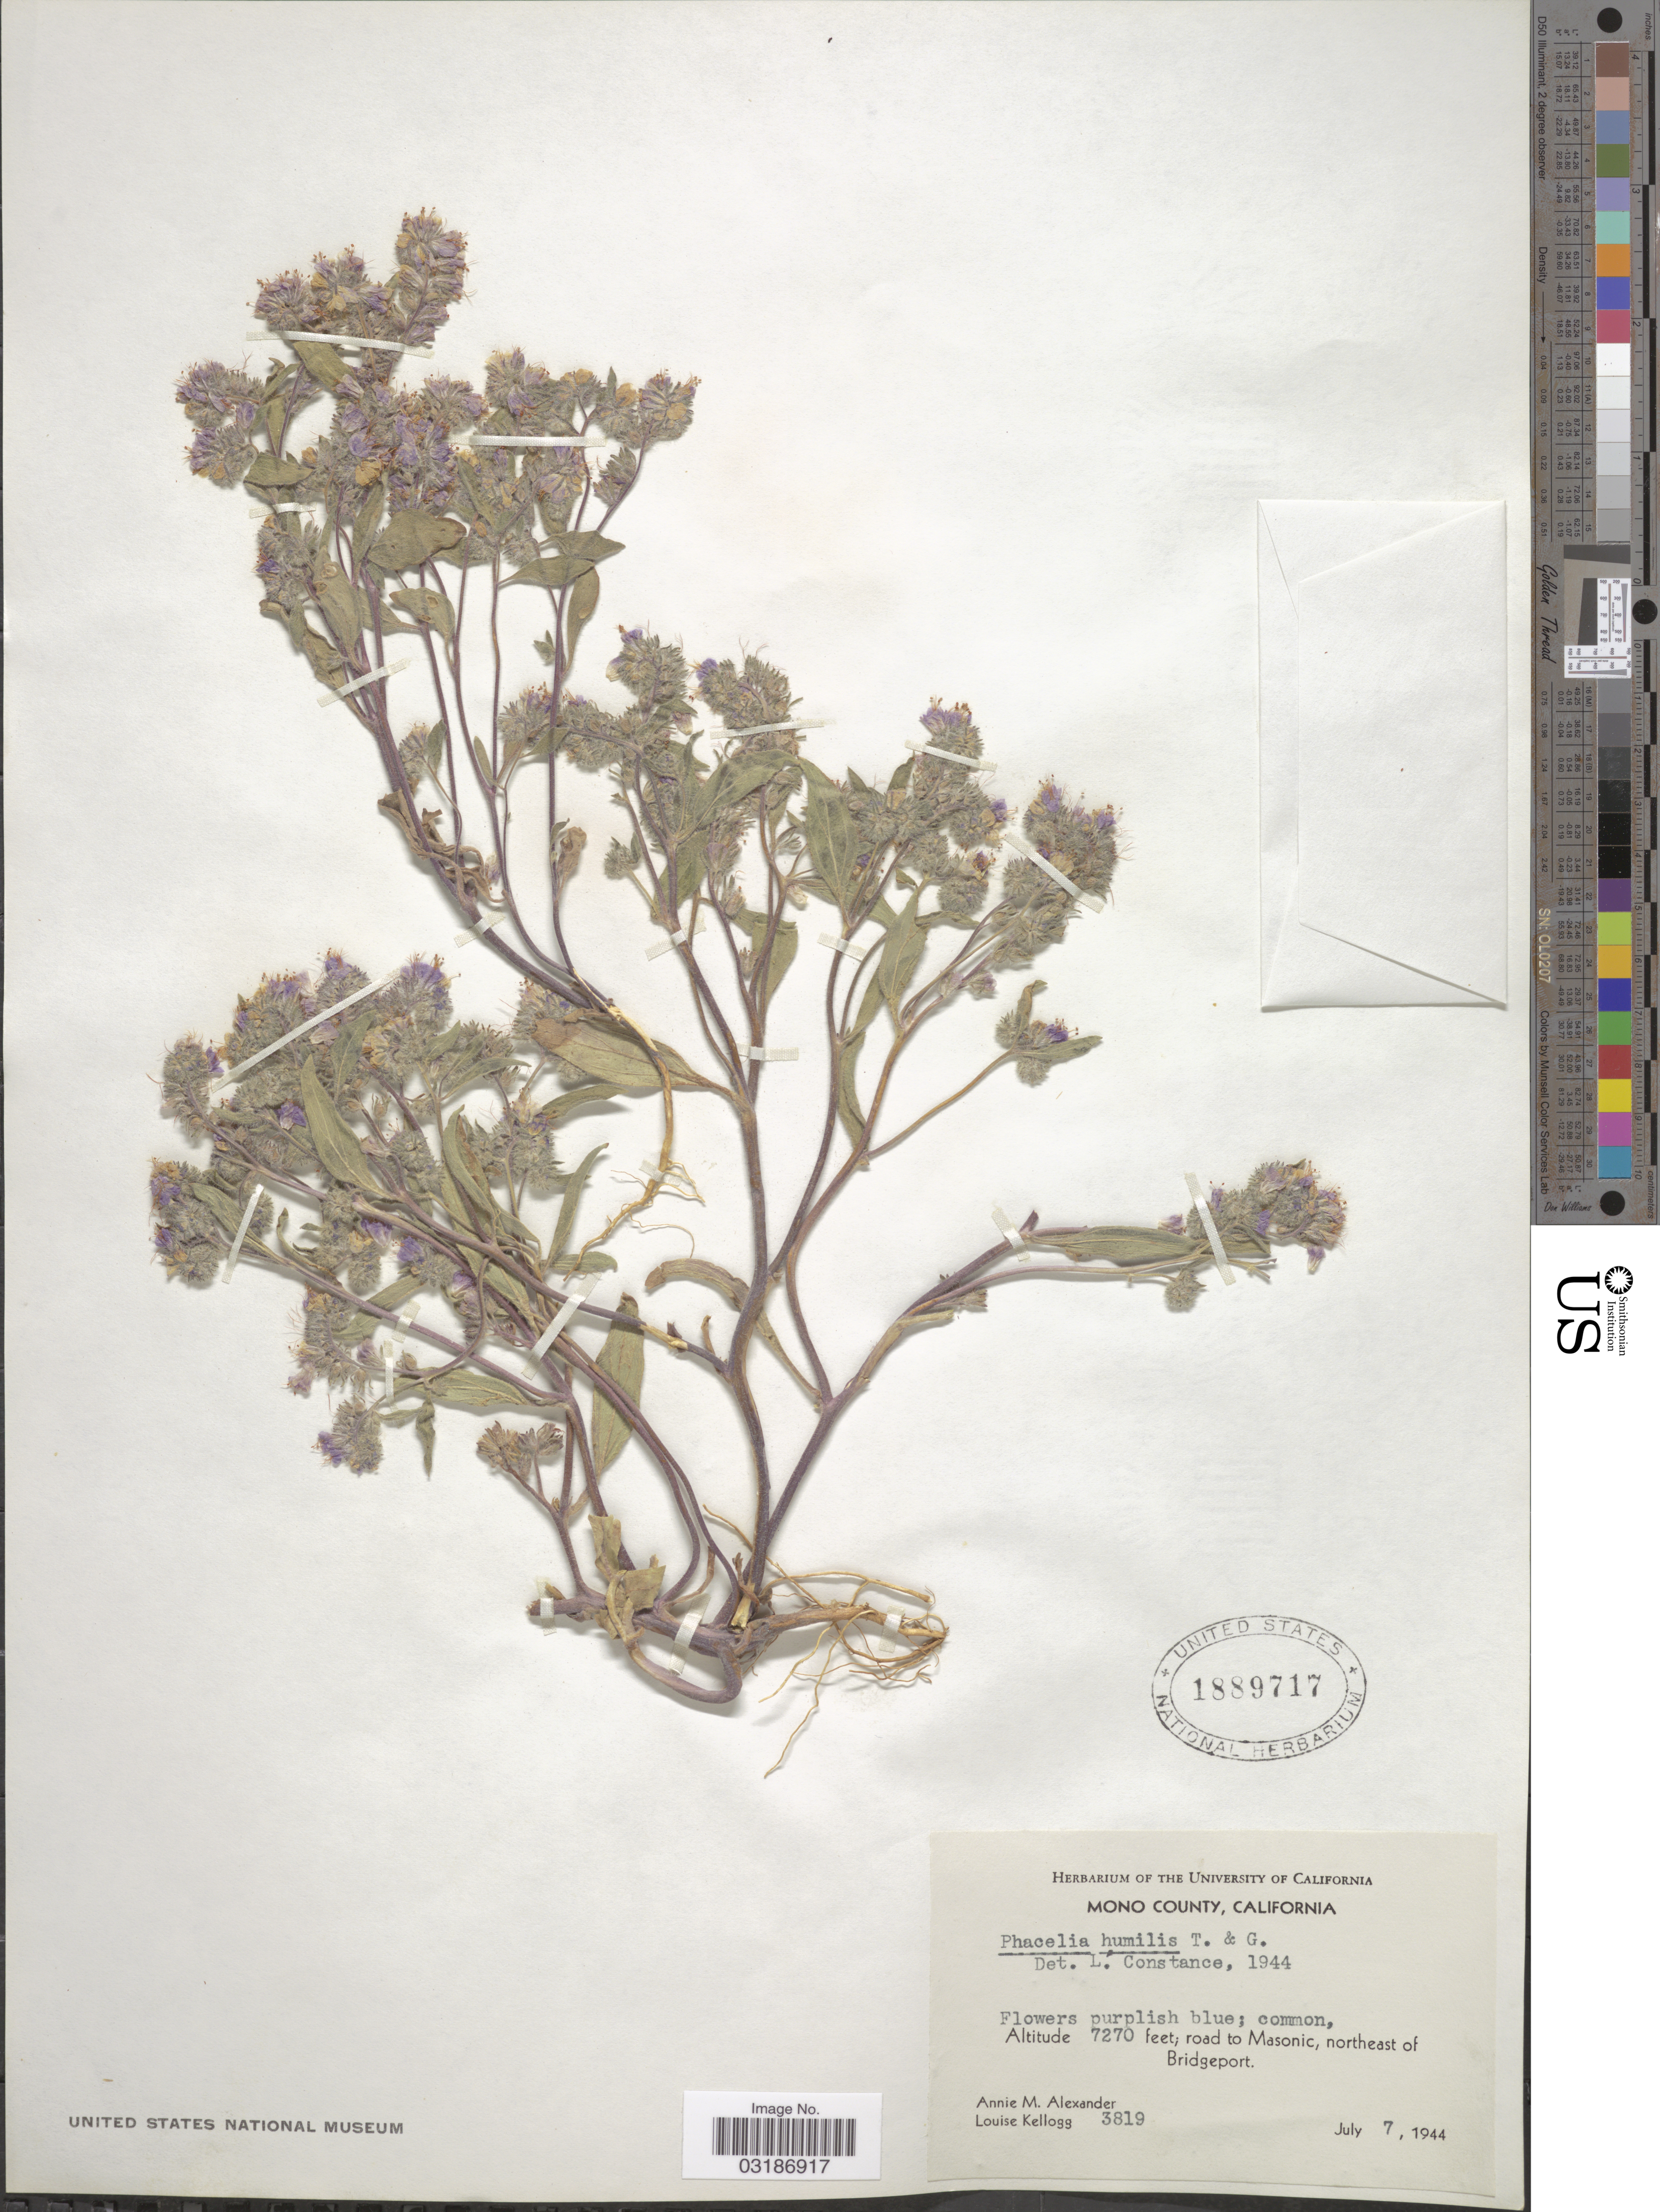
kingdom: Plantae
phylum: Tracheophyta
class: Magnoliopsida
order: Boraginales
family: Hydrophyllaceae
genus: Phacelia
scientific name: Phacelia humilis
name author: Torr. & A. Gray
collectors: A. M. Alexander & L. Kellogg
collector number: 3819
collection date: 1944-07-07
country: United States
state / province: California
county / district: Mono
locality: Mono County. Road to Masonic, northeast of Bridgeport.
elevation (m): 2216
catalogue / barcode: US 1889717